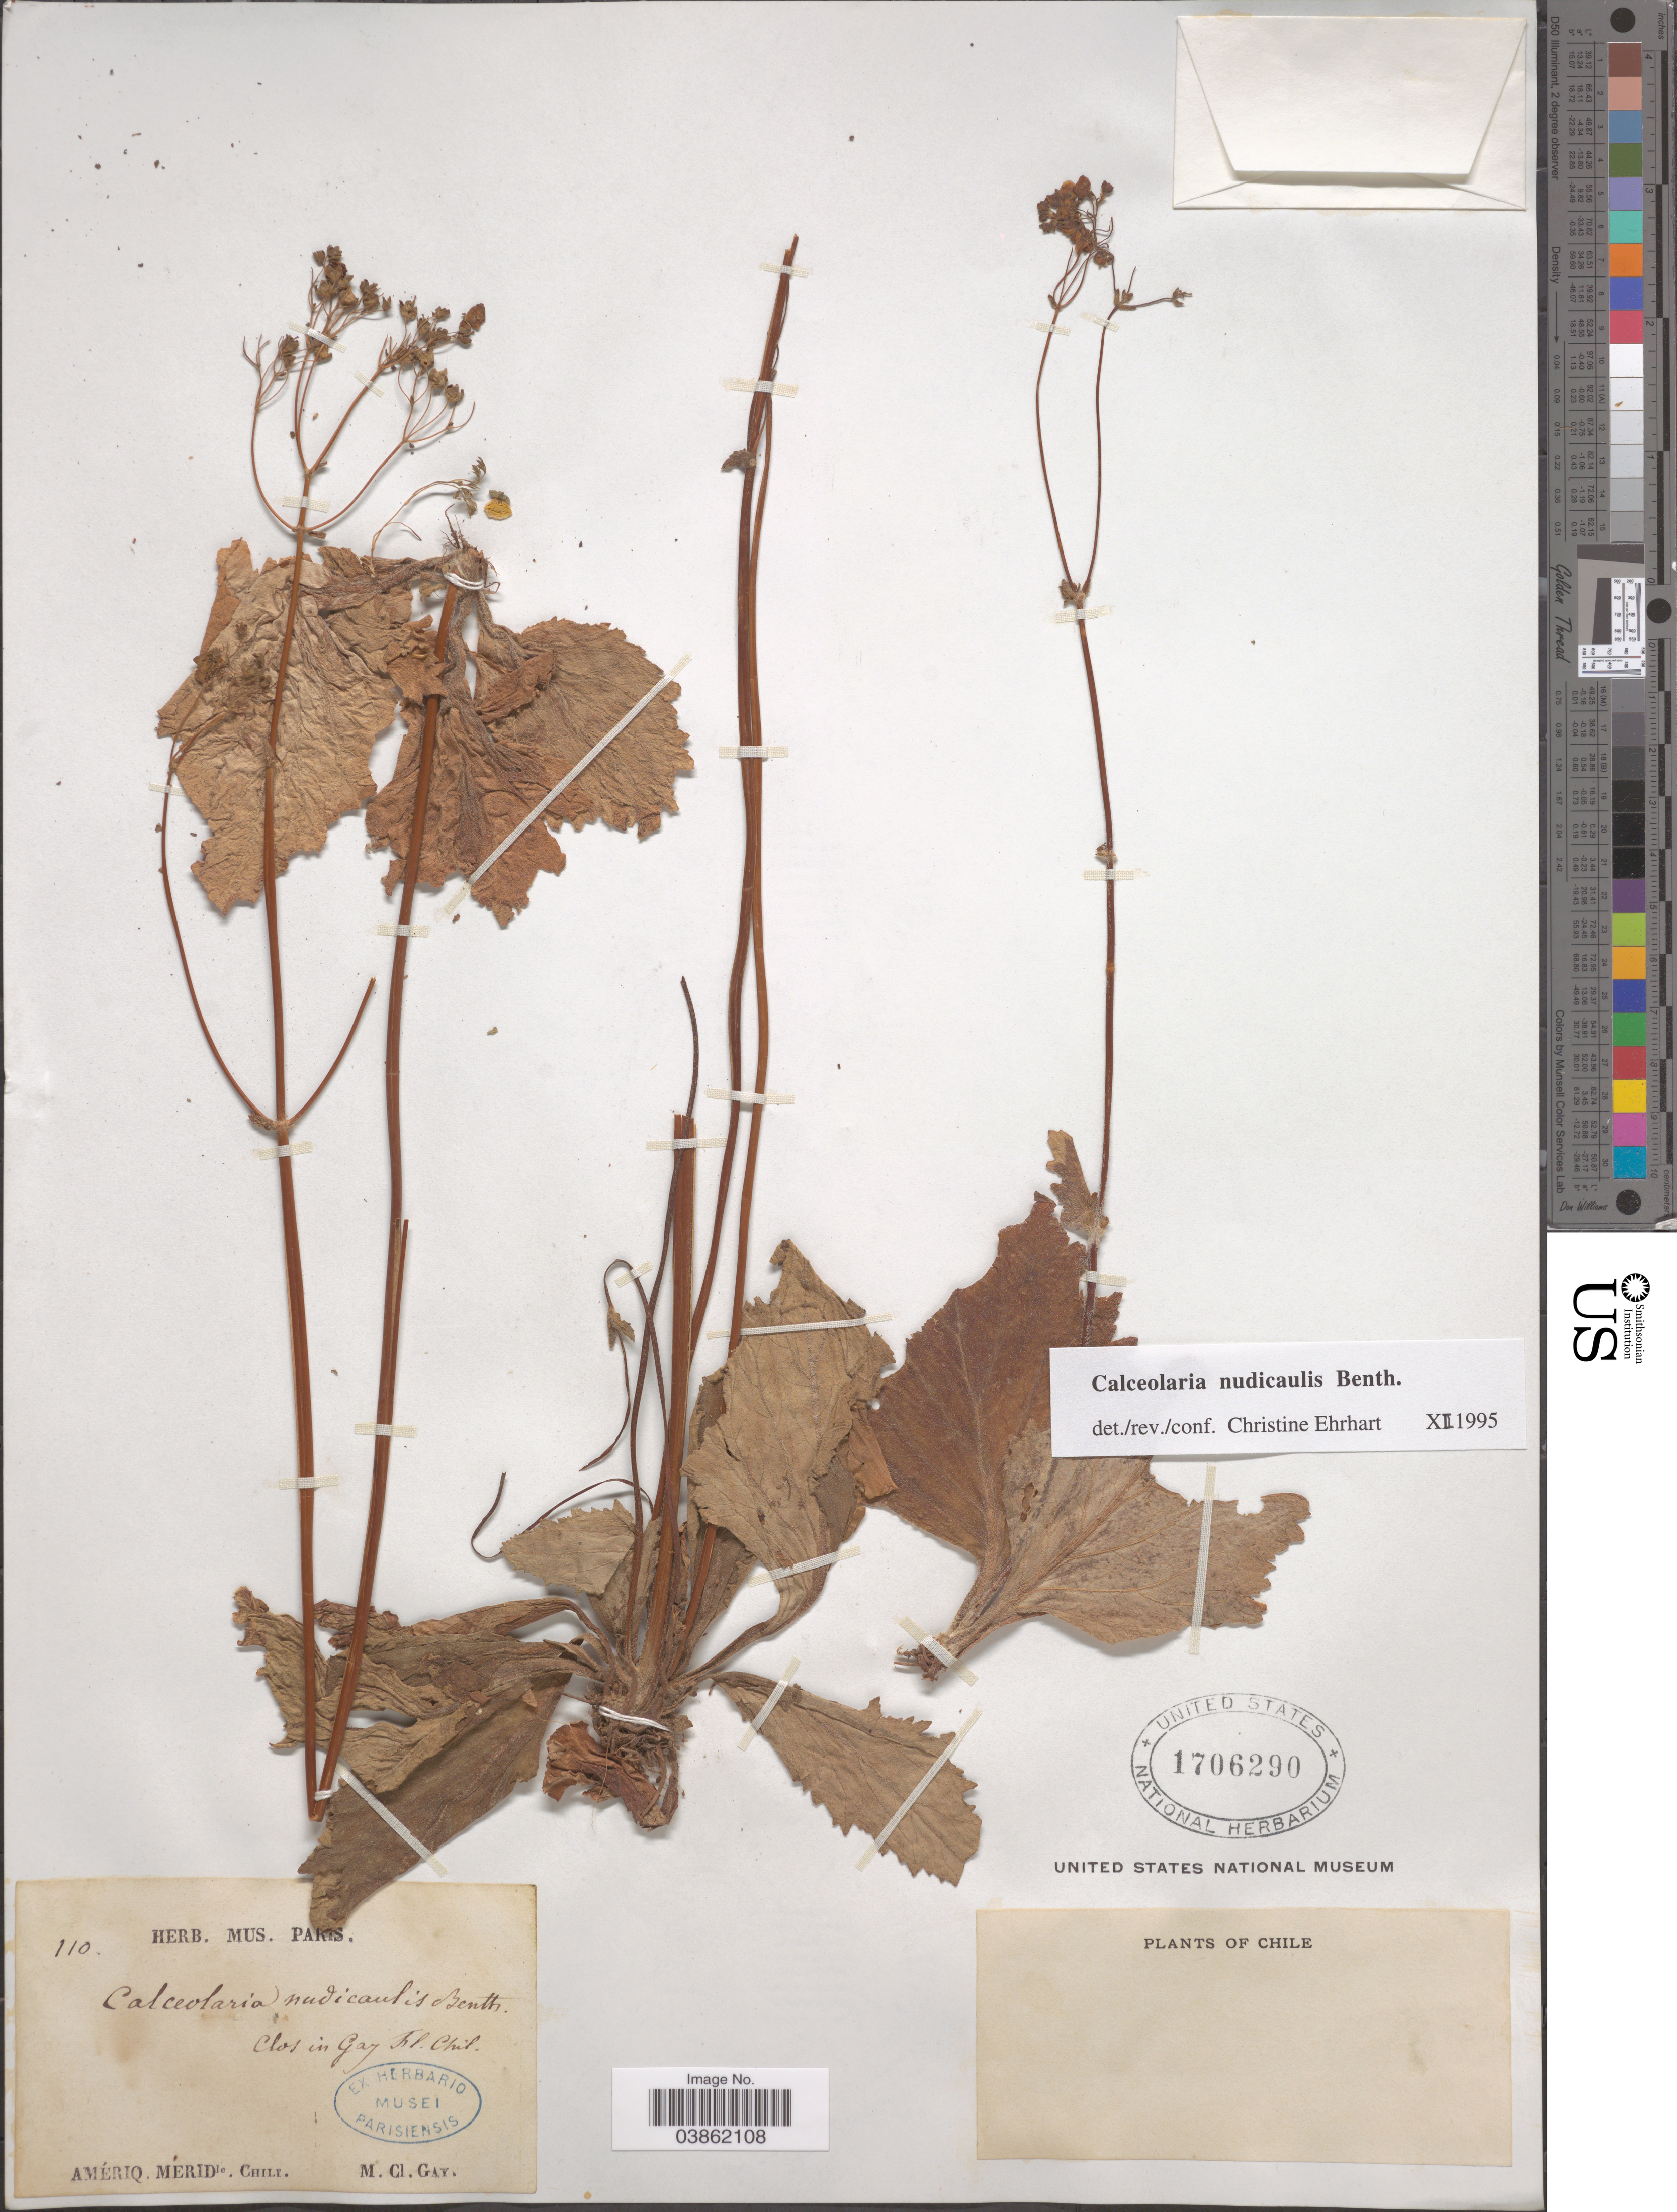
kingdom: Plantae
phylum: Tracheophyta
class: Magnoliopsida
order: Lamiales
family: Calceolariaceae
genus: Calceolaria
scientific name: Calceolaria nudicaulis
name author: Benth.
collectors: M. Gay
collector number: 110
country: Chile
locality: Amériq. Méridle.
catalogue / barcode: US 1706290